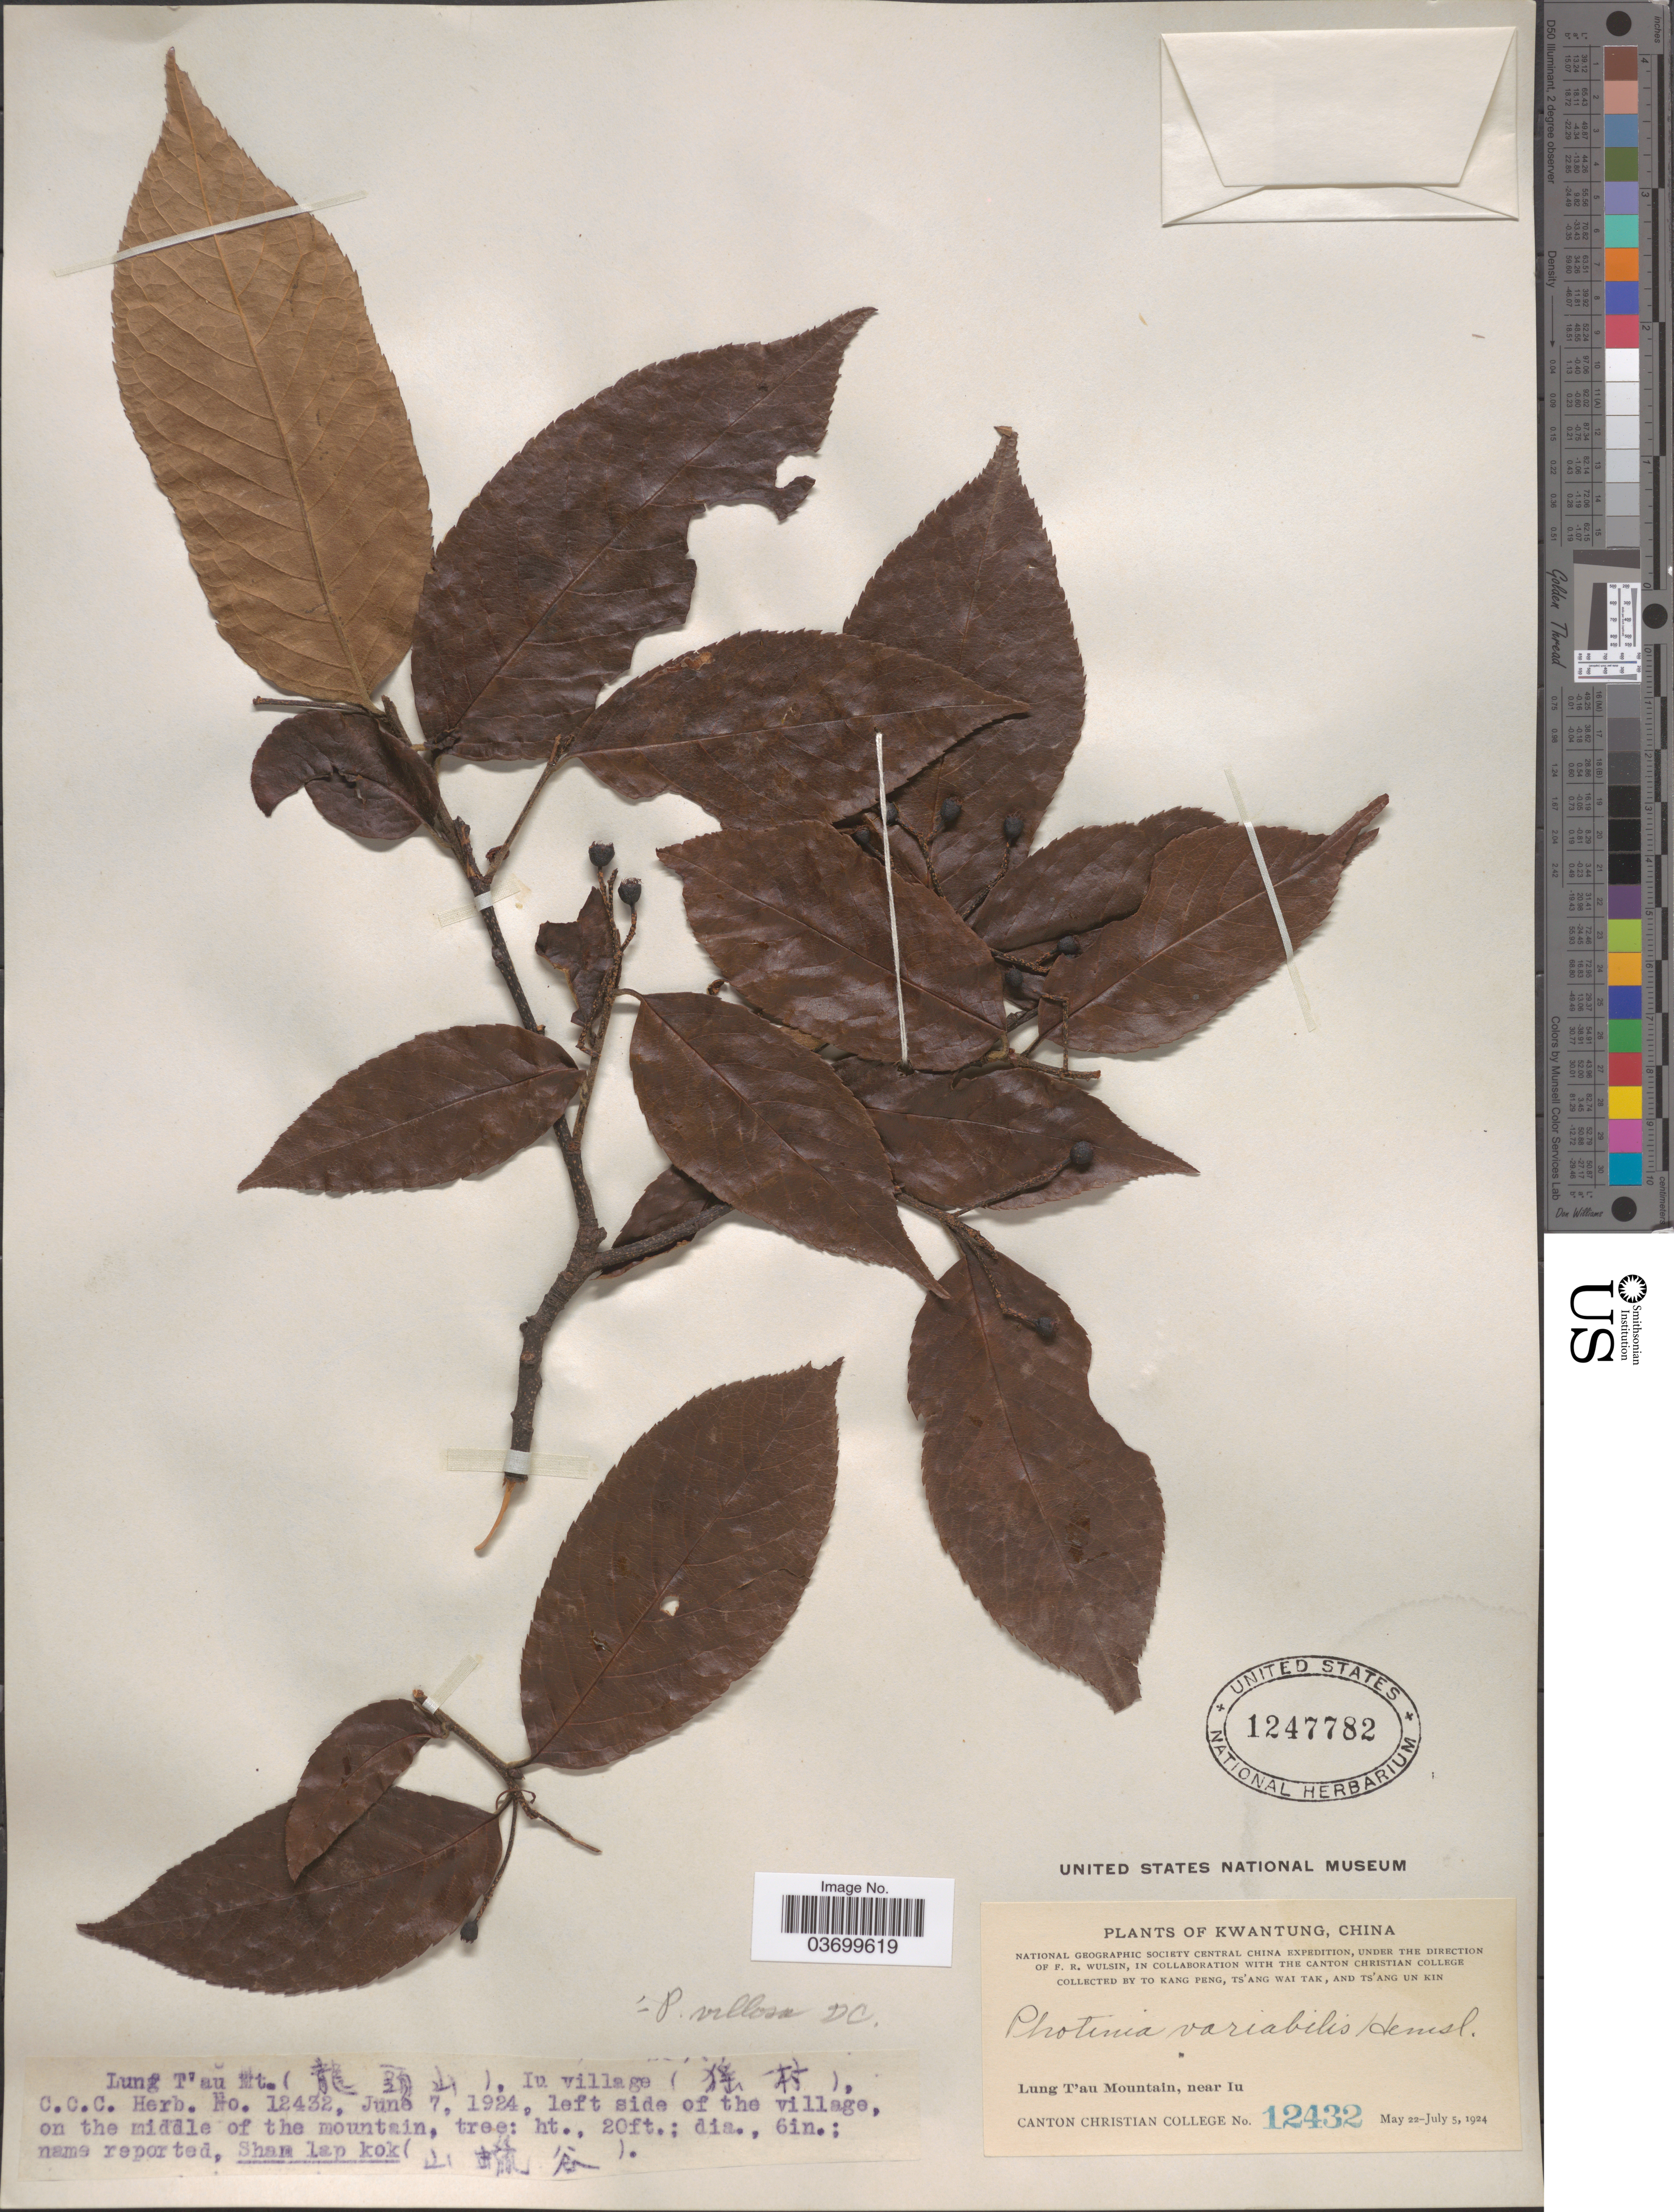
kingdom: Plantae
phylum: Tracheophyta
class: Magnoliopsida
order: Rosales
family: Rosaceae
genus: Photinia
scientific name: Photinia villosa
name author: (DC.) Thunb.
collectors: T. K. Peng, W. T. Tsang & Ts' Ang Un Kin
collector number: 12432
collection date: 1924-06-07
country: China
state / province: Guangdong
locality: Kwantung. Lung T'au Mountain (X), Iu village (X), left side of the village, on the middle of the mountain.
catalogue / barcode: US 1247782